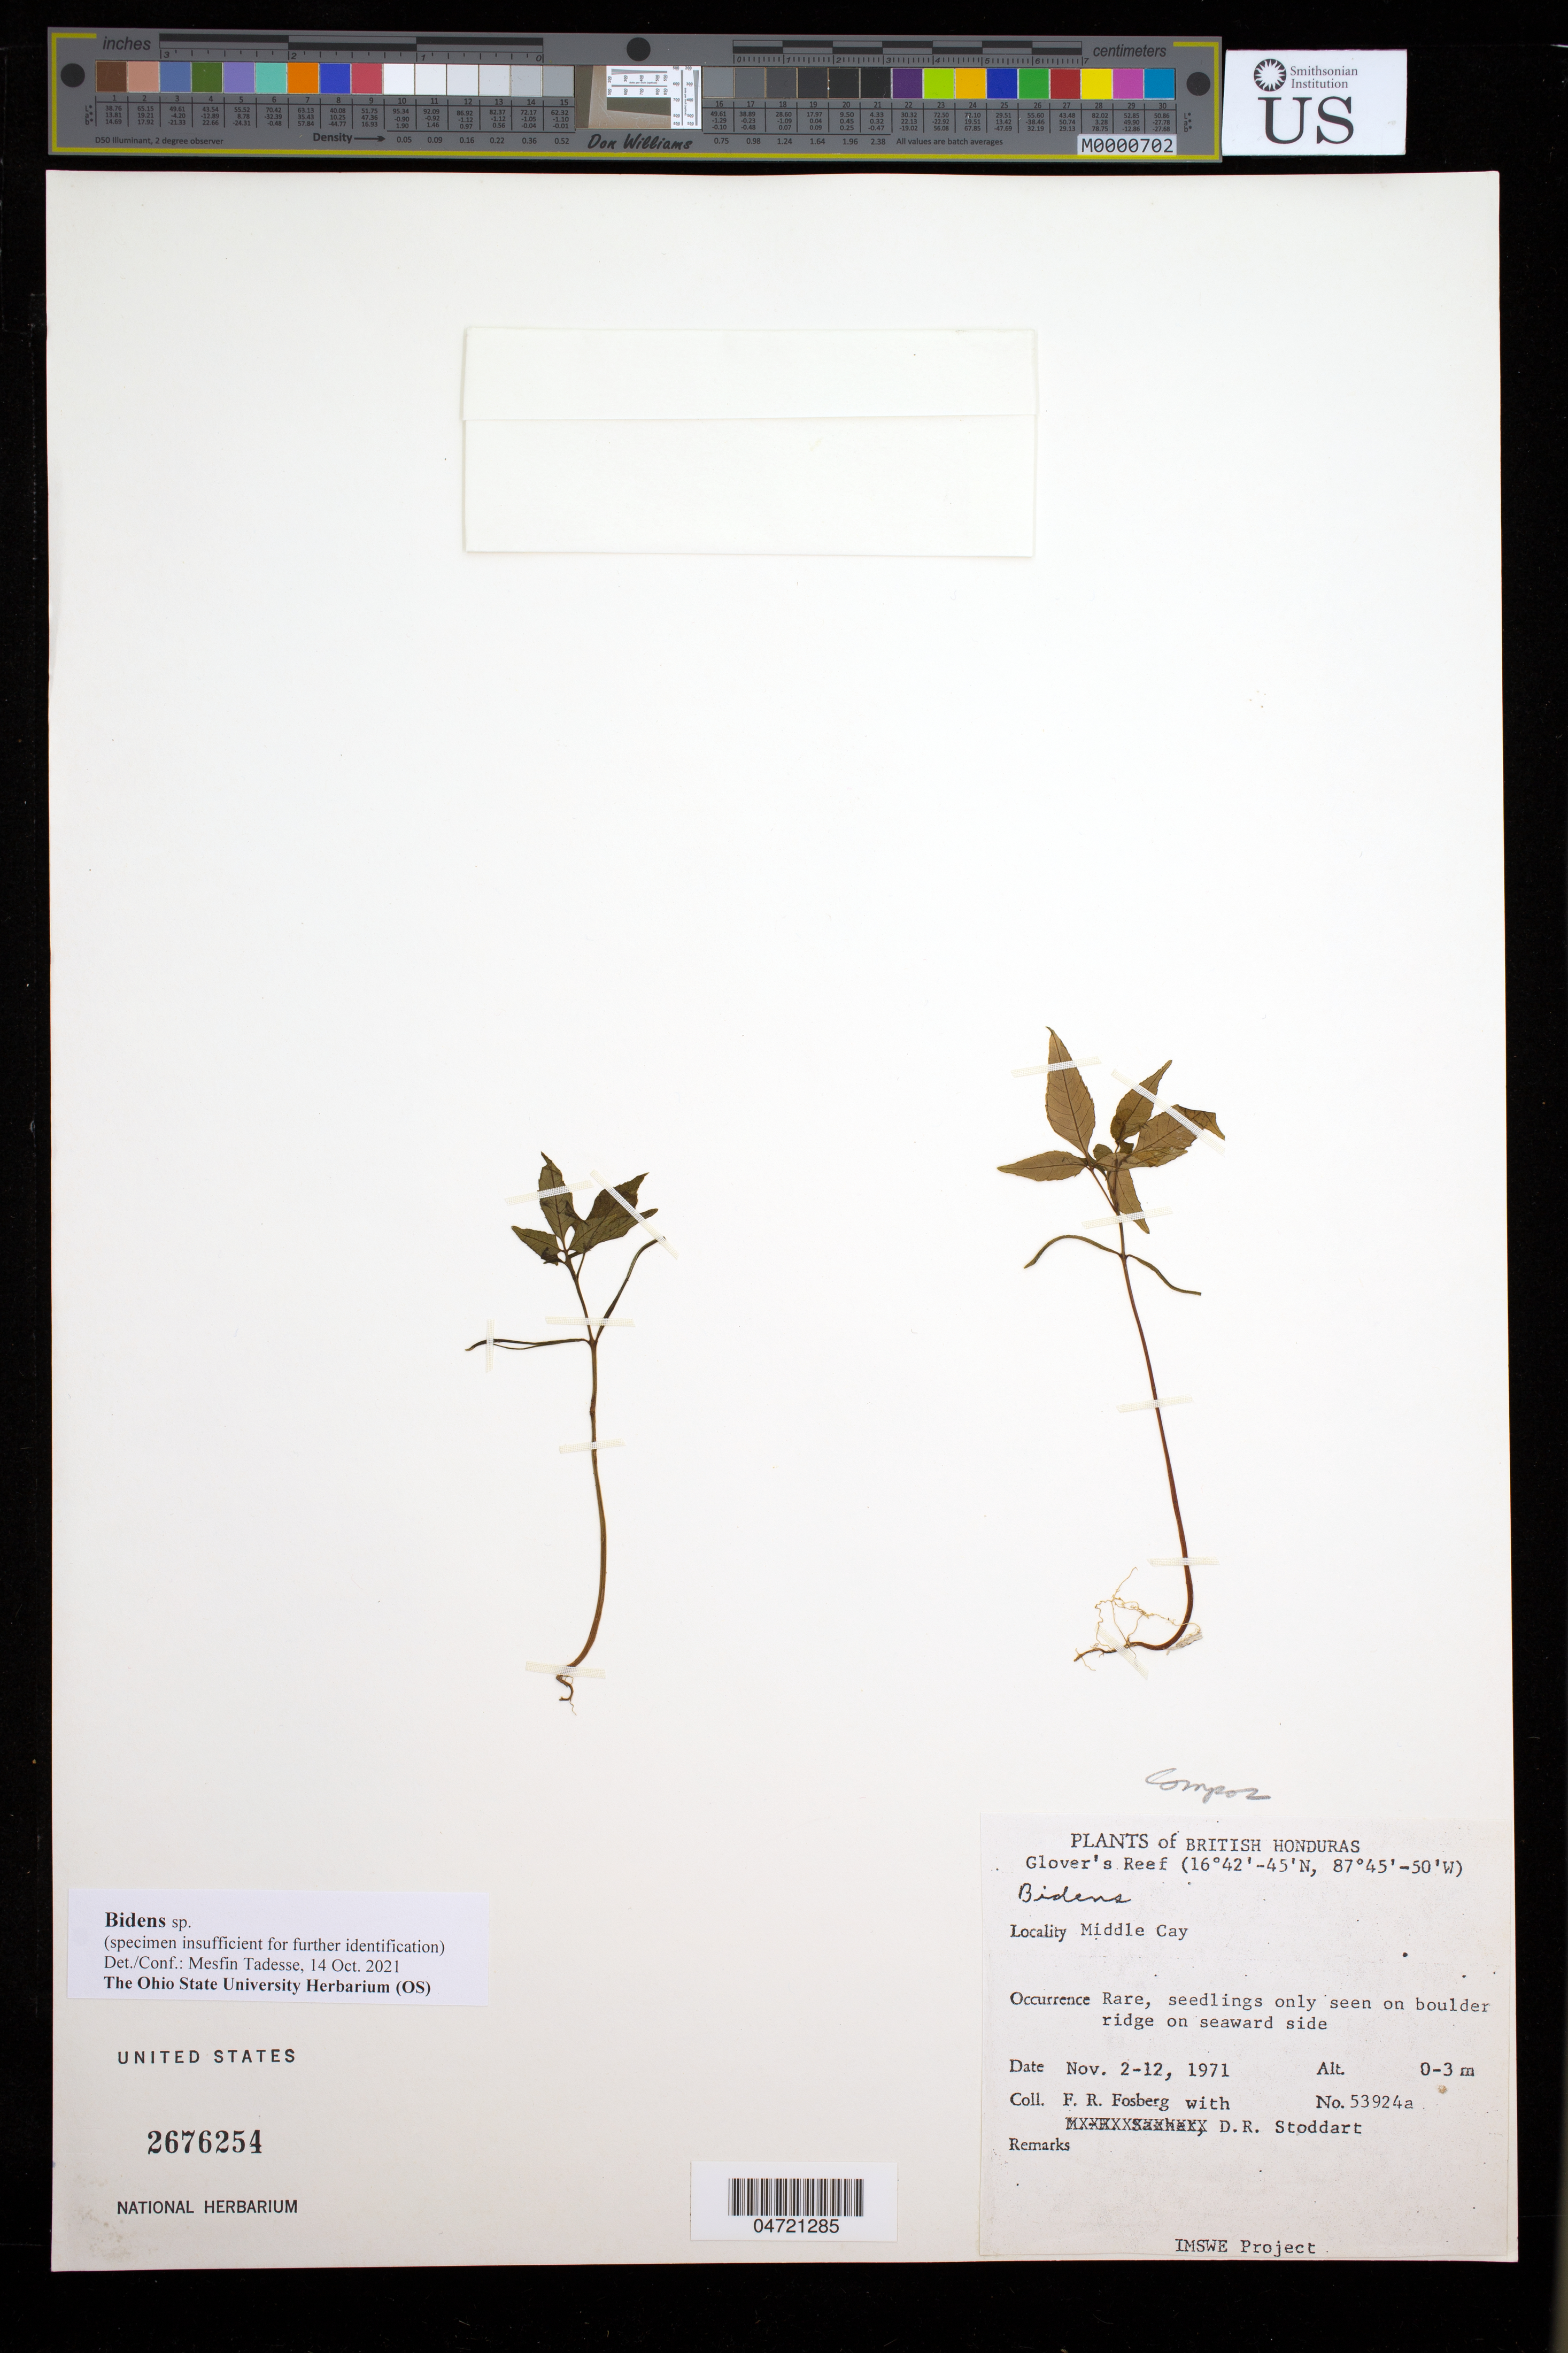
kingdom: Plantae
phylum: Tracheophyta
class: Magnoliopsida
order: Asterales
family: Asteraceae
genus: Bidens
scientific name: Bidens sp.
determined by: Tadesse, M.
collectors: F. R. Fosberg & M.-H. Sachet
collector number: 53924 A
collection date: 1971-11-02/1971-11-12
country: Belize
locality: British Honduras, Glover's Reef, Long Clay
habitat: seedlings only seen on boulder ridge on seaward side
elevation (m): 0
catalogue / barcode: US 2676254